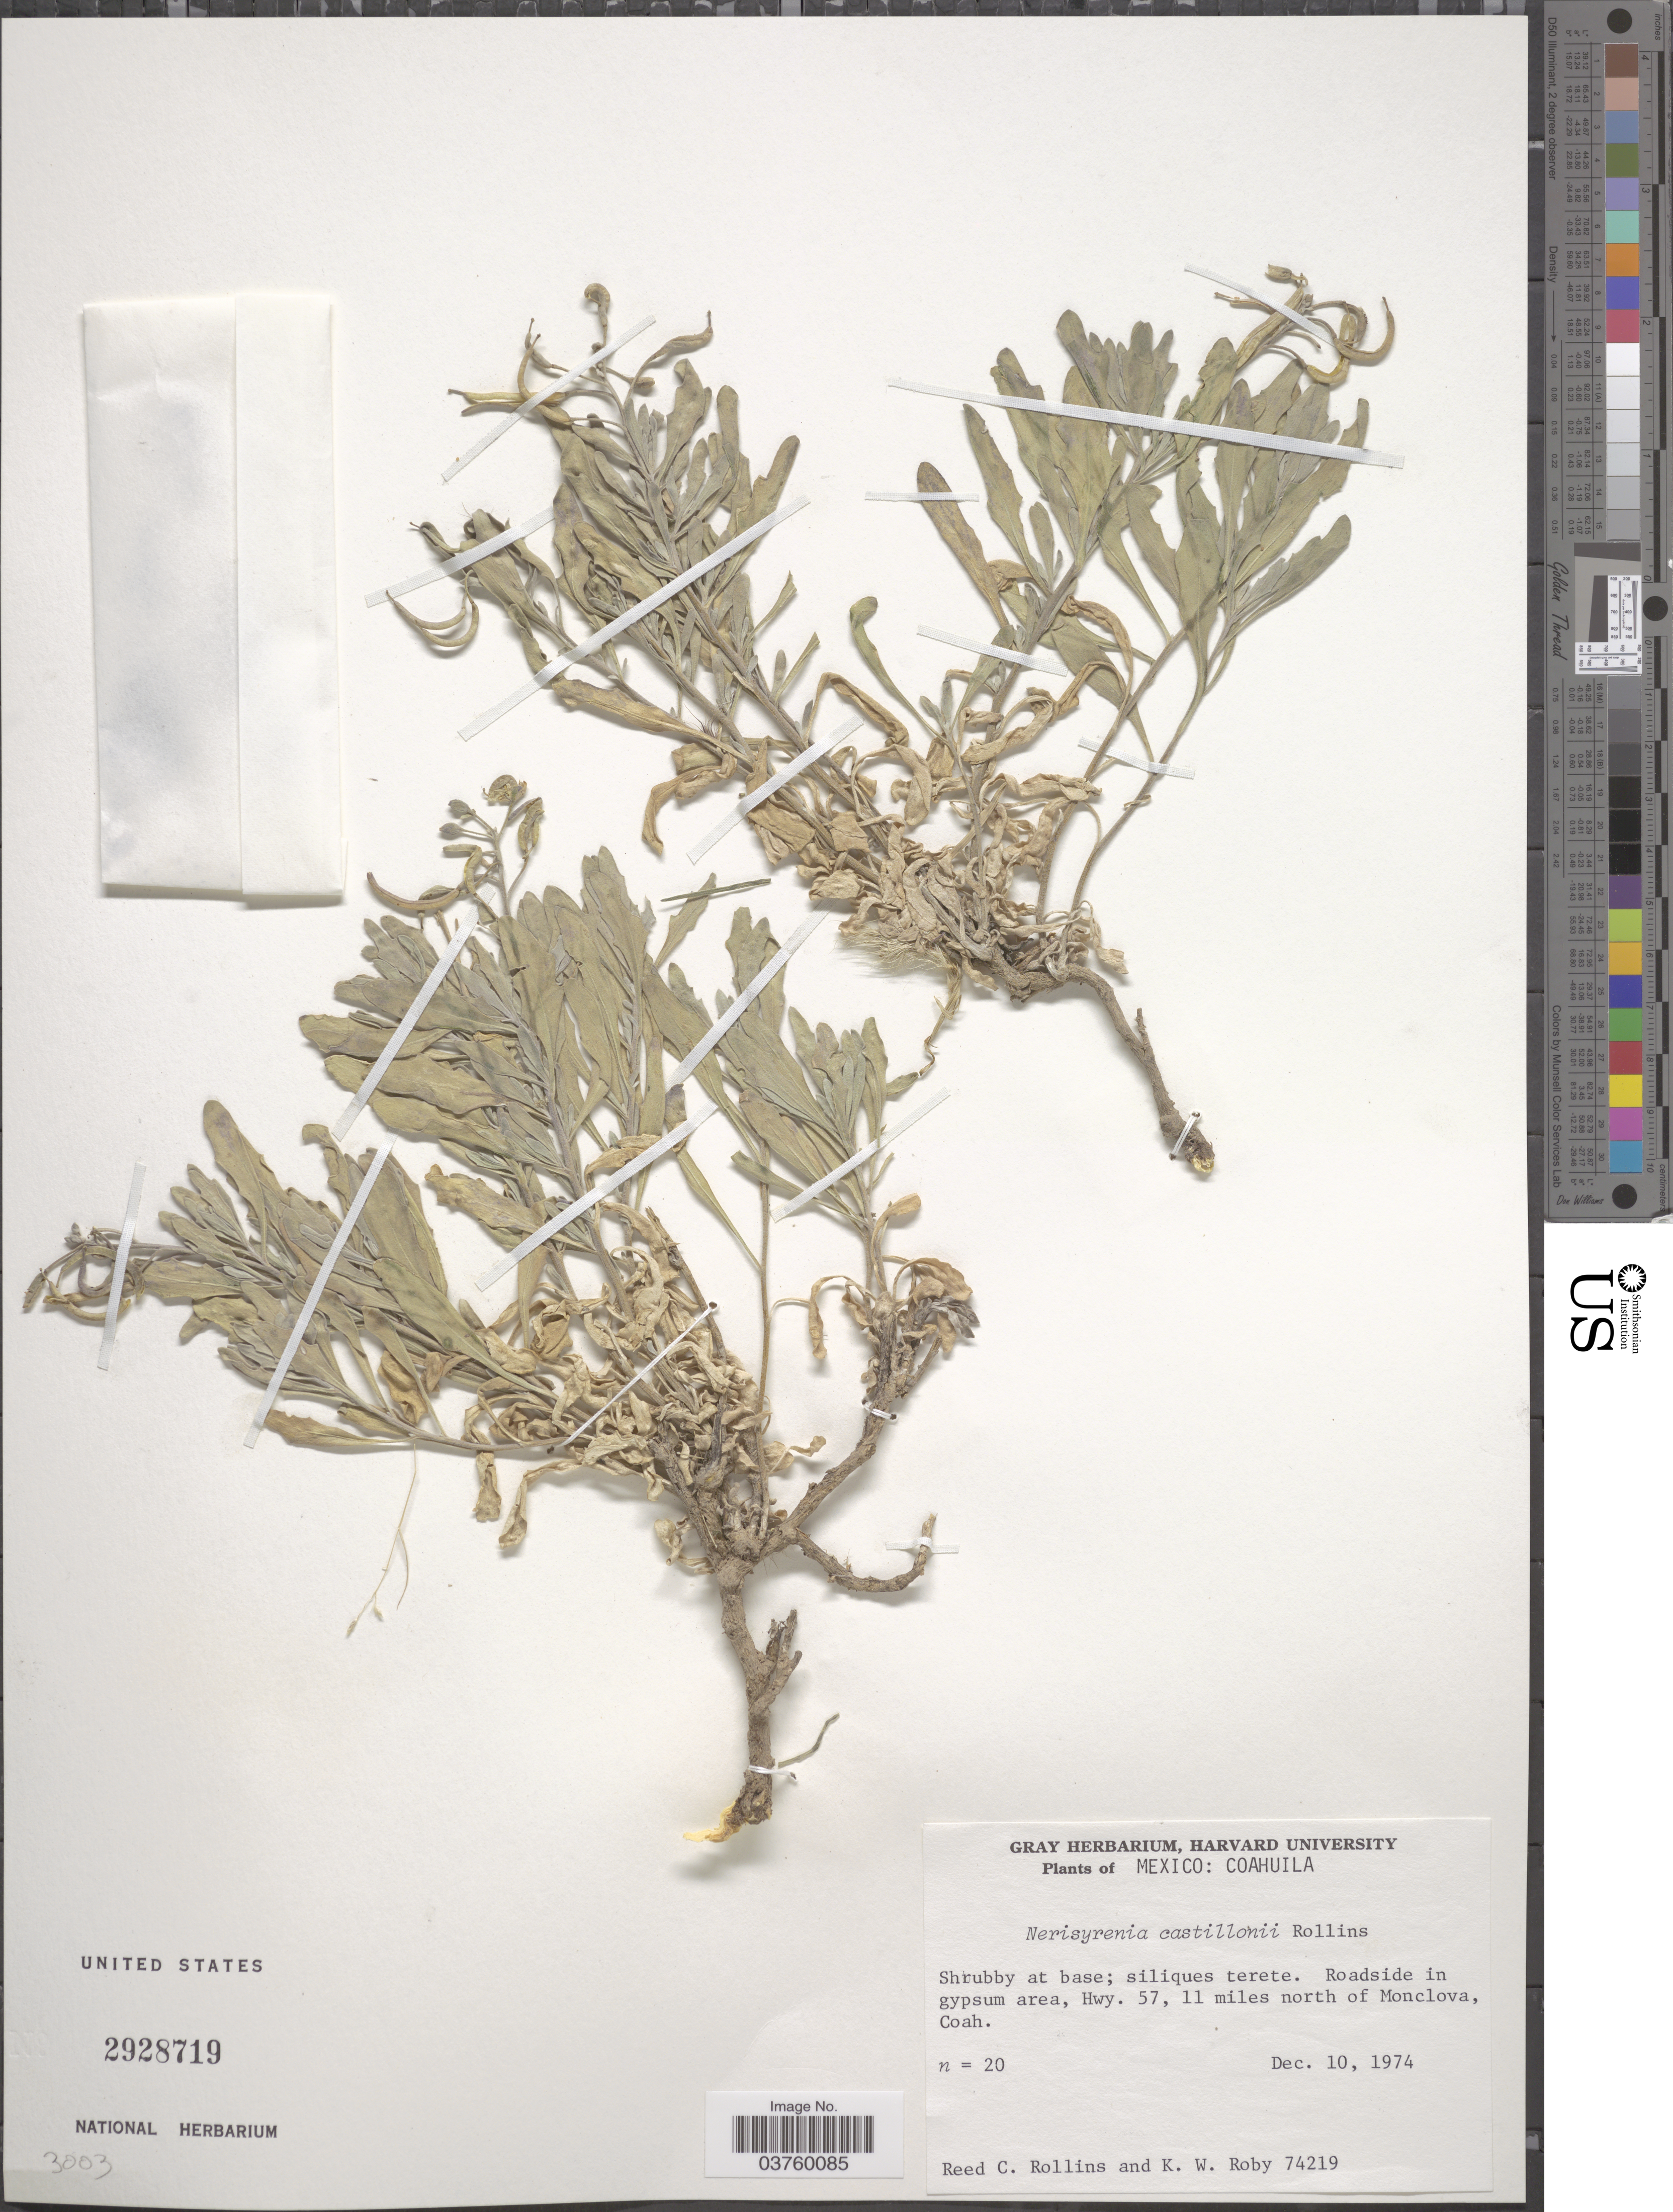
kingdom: Plantae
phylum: Tracheophyta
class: Magnoliopsida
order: Brassicales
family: Brassicaceae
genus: Nerisyrenia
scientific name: Nerisyrenia castillonii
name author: Rollins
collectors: R. C. Rollins & K. W. Roby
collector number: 74219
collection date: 1974-12-10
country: Mexico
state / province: Coahuila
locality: Roadside in gypsum area, Hwy. 57, 11 miles north of Monclova.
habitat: roadside in gypsum area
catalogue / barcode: US 2928719